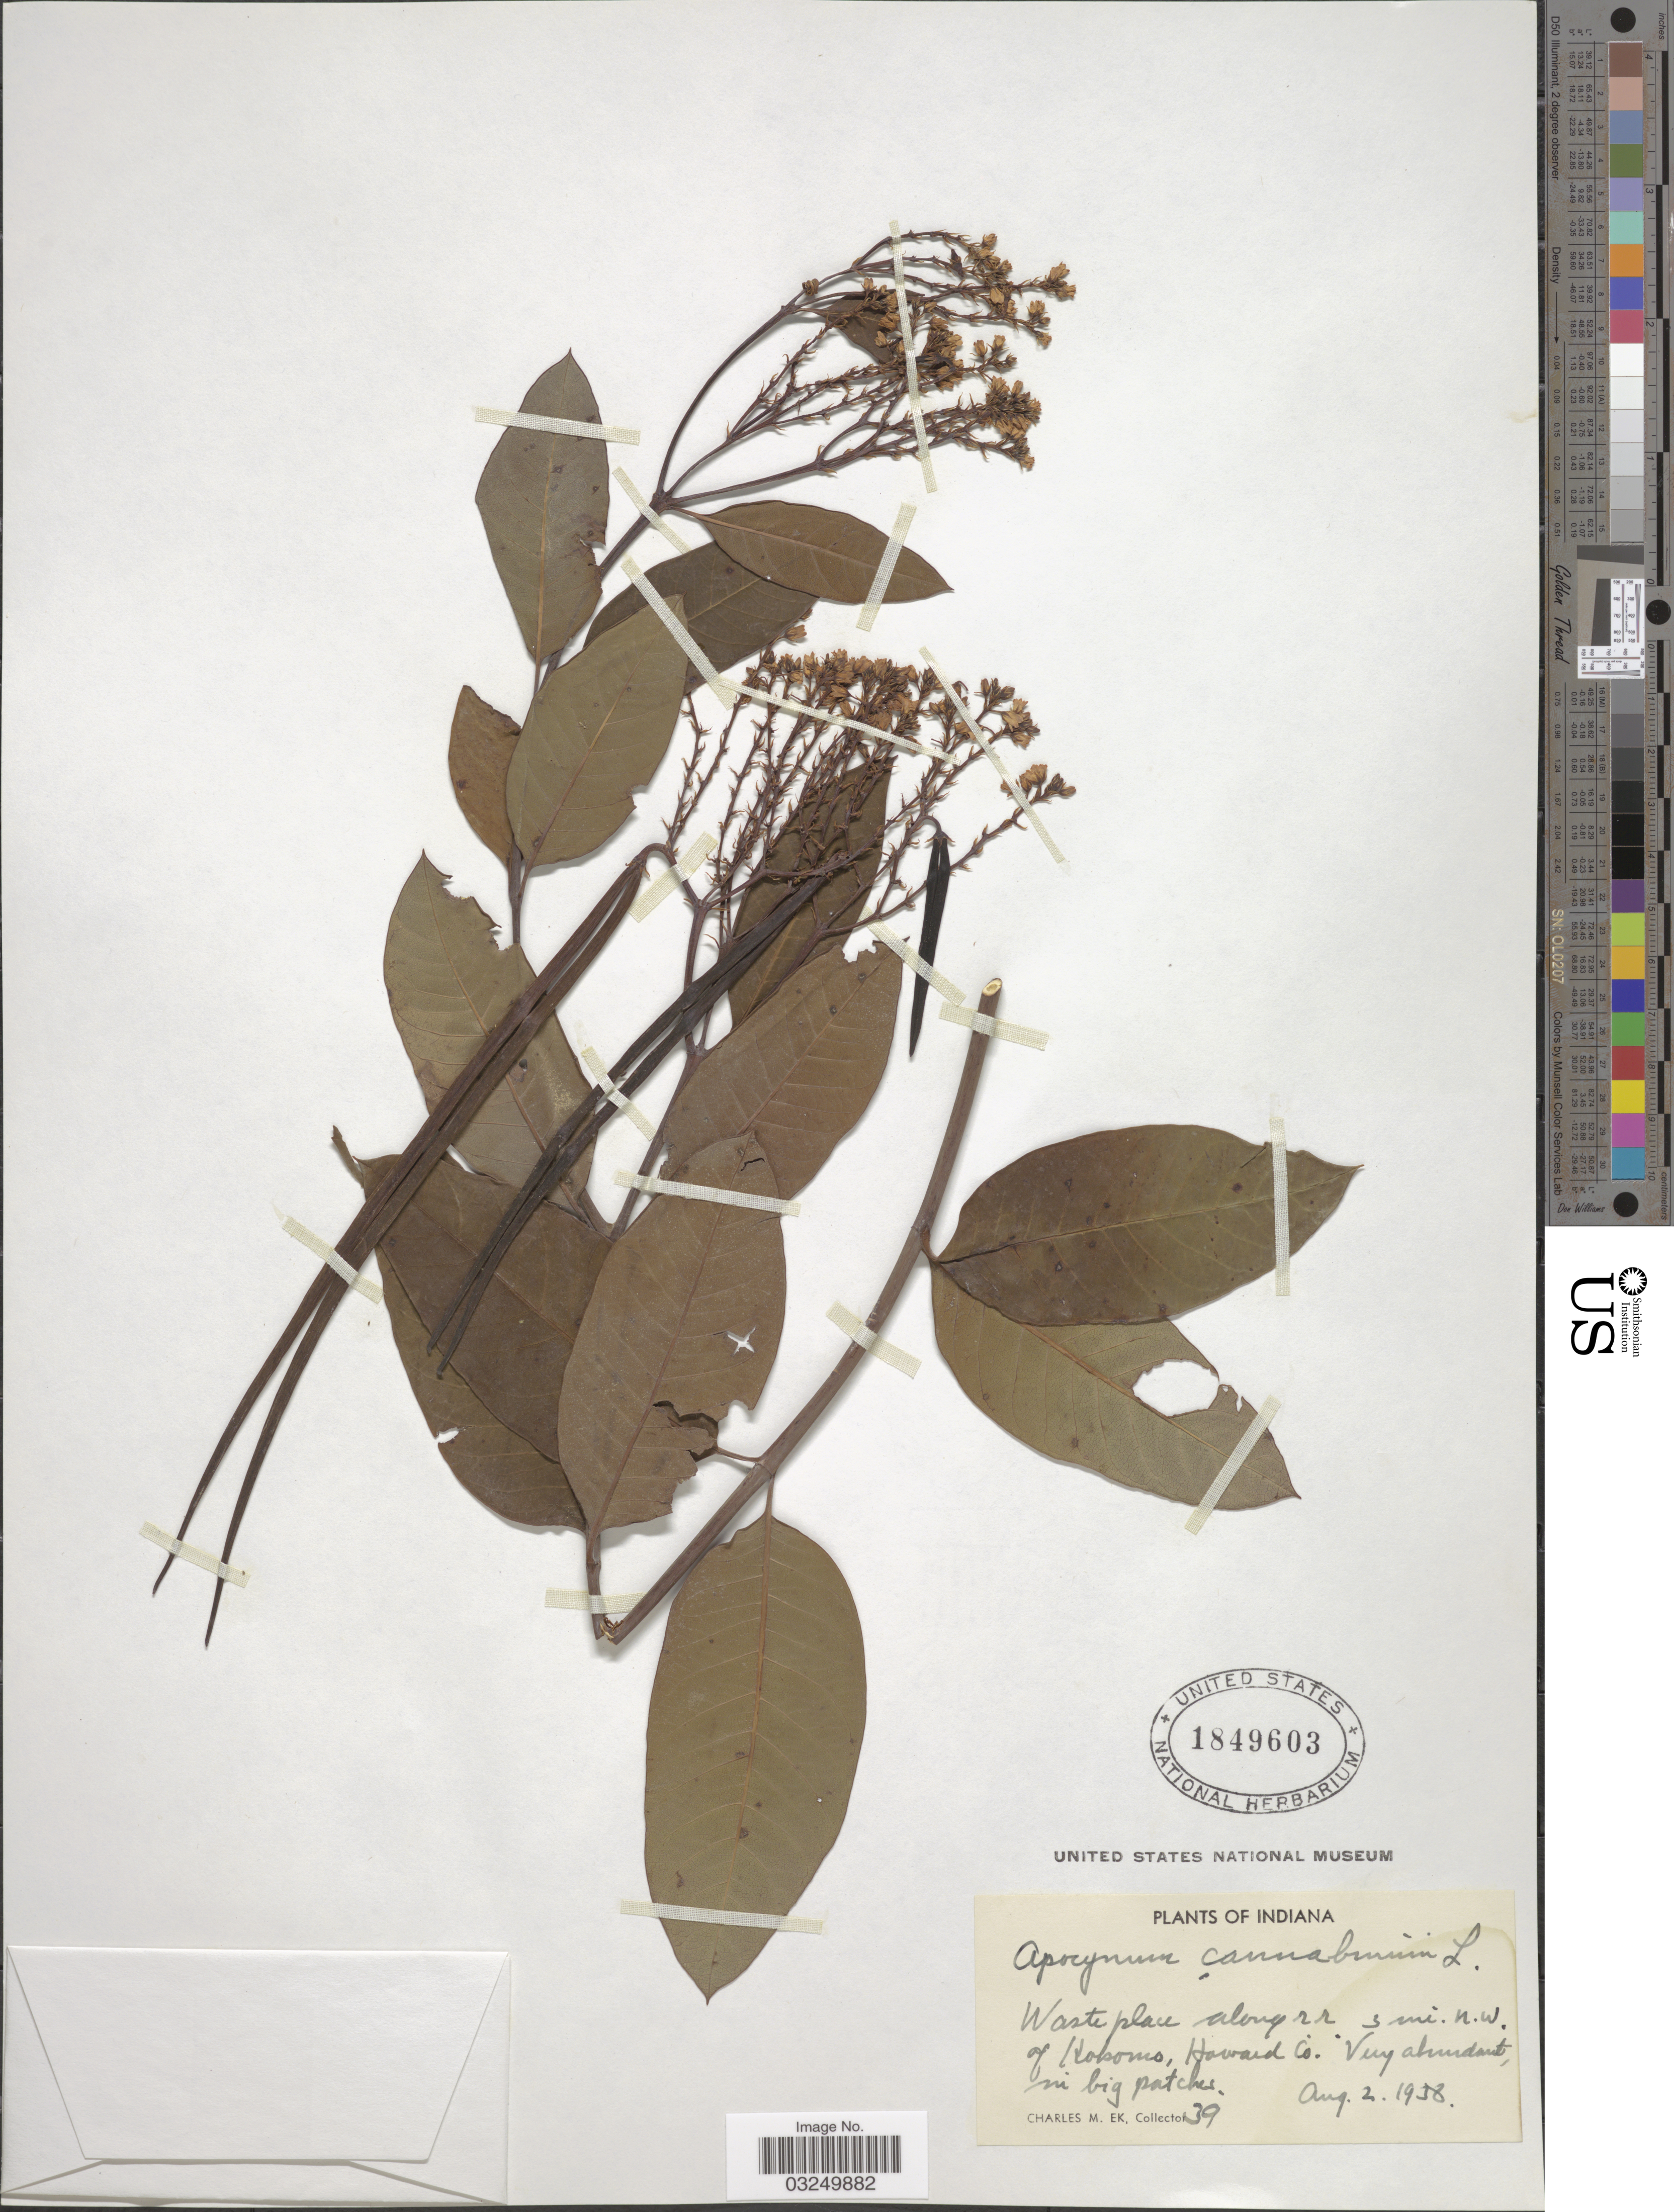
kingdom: Plantae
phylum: Tracheophyta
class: Magnoliopsida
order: Gentianales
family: Apocynaceae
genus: Apocynum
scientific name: Apocynum cannabinum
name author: L.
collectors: C. Ek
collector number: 39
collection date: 1958-08-02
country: United States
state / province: Indiana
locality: Along rr 3 mi. N.W. of Kokomo, Howard Co.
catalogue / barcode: US 1849603